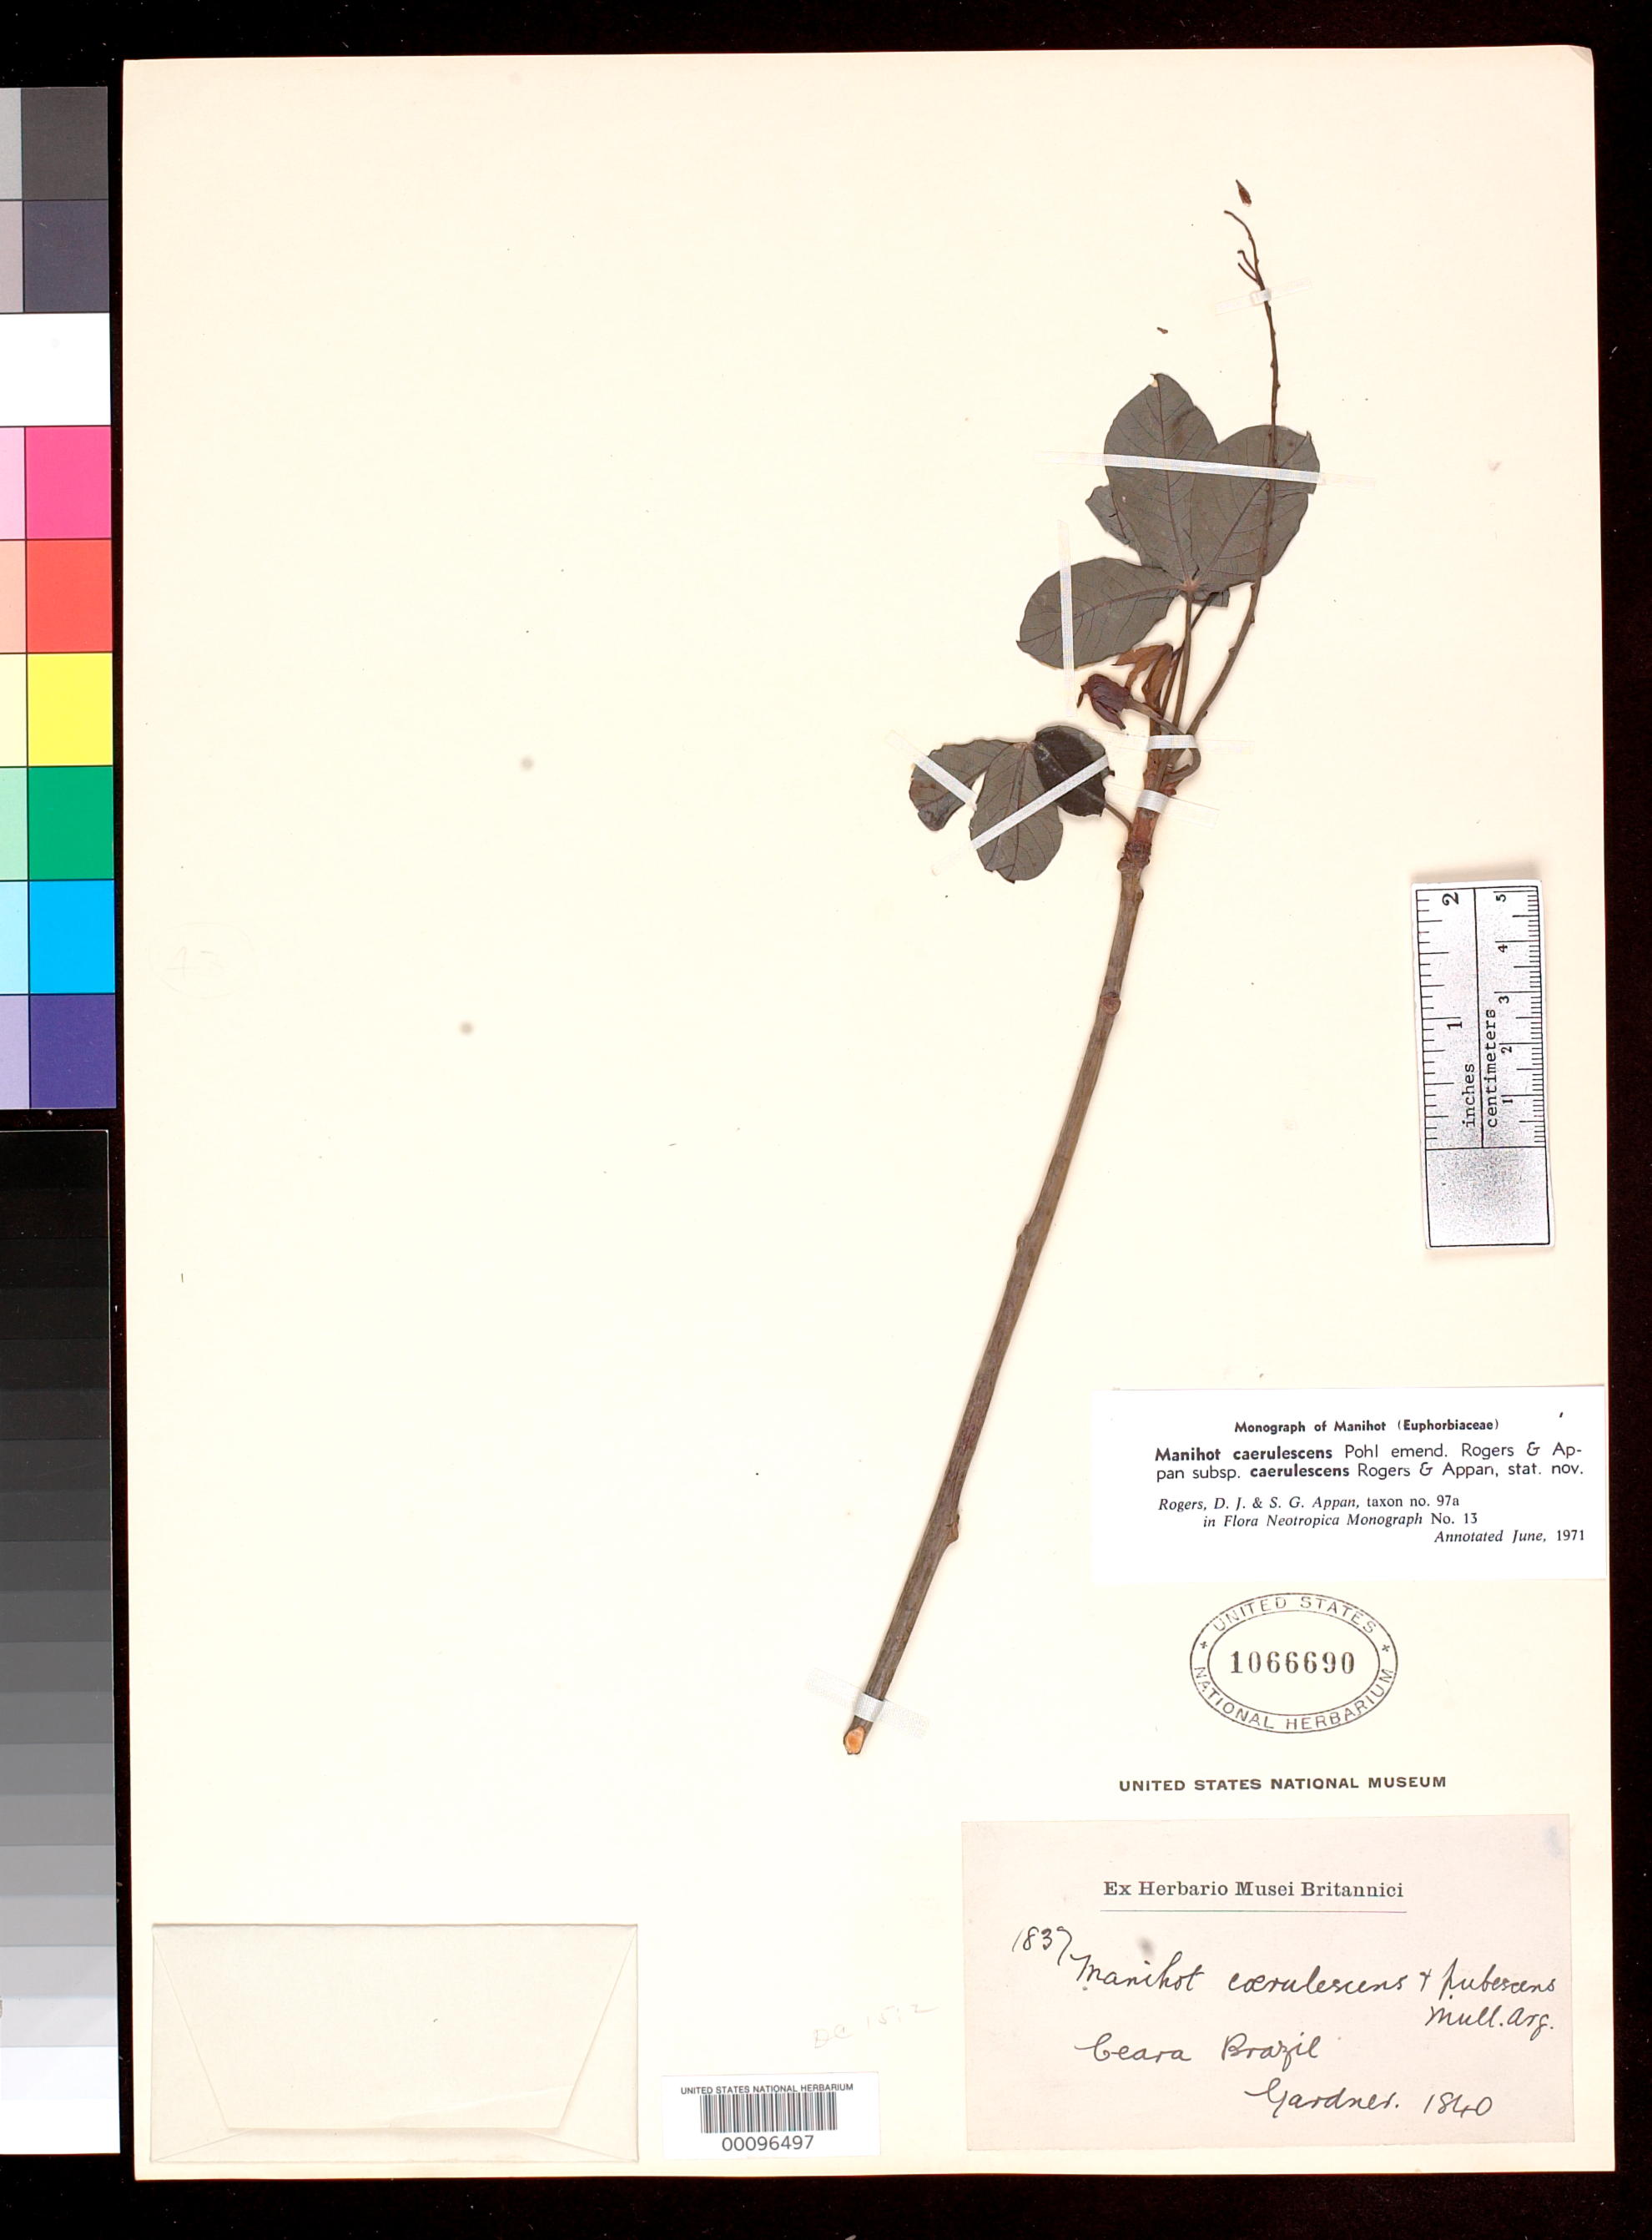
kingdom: Plantae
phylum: Tracheophyta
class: Magnoliopsida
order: Malpighiales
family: Euphorbiaceae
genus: Manihot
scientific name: Manihot caerulescens var. pubescens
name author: Müll. Arg. in DC.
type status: Isotype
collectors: G. Gardner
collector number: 1837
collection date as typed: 1840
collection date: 1840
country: Brazil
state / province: Ceará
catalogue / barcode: US 1066690